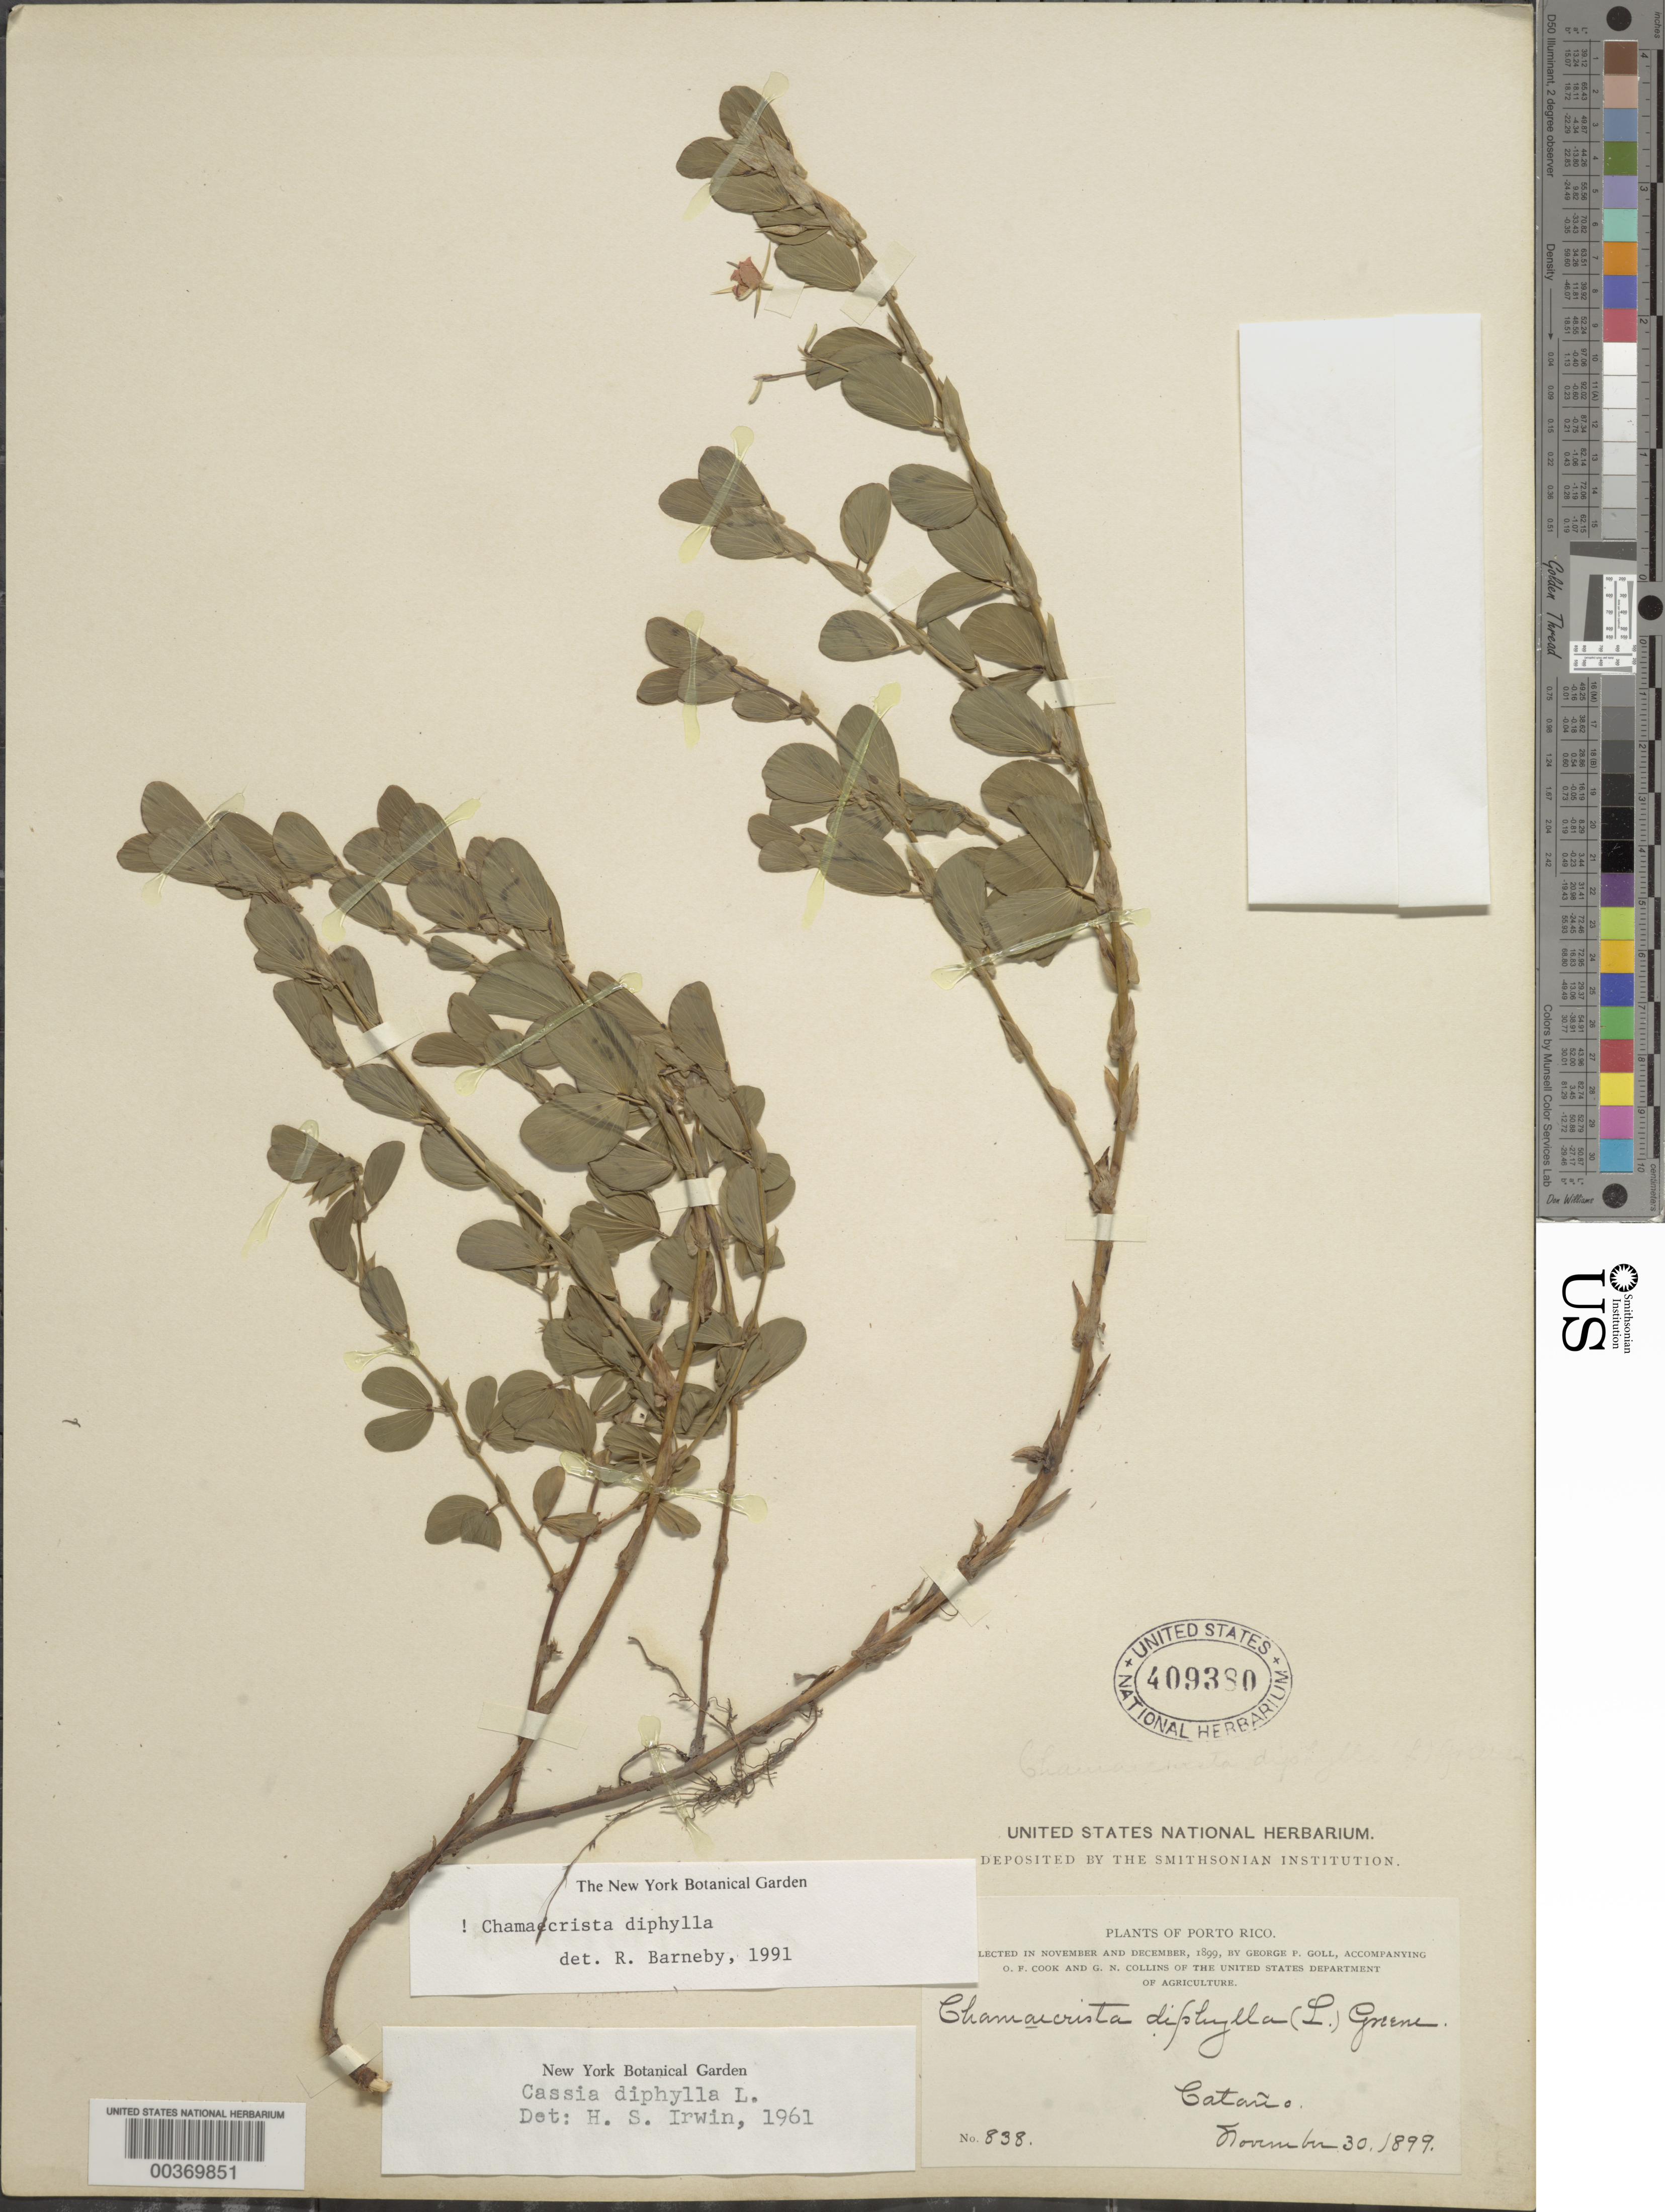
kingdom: Plantae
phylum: Tracheophyta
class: Magnoliopsida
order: Fabales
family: Fabaceae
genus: Chamaecrista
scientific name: Chamaecrista diphylla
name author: (L.) Greene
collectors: G. Goll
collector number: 838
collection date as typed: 30 Nov 1899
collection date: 1899-11-30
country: Puerto Rico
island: Greater Antilles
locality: Catano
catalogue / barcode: US 409380